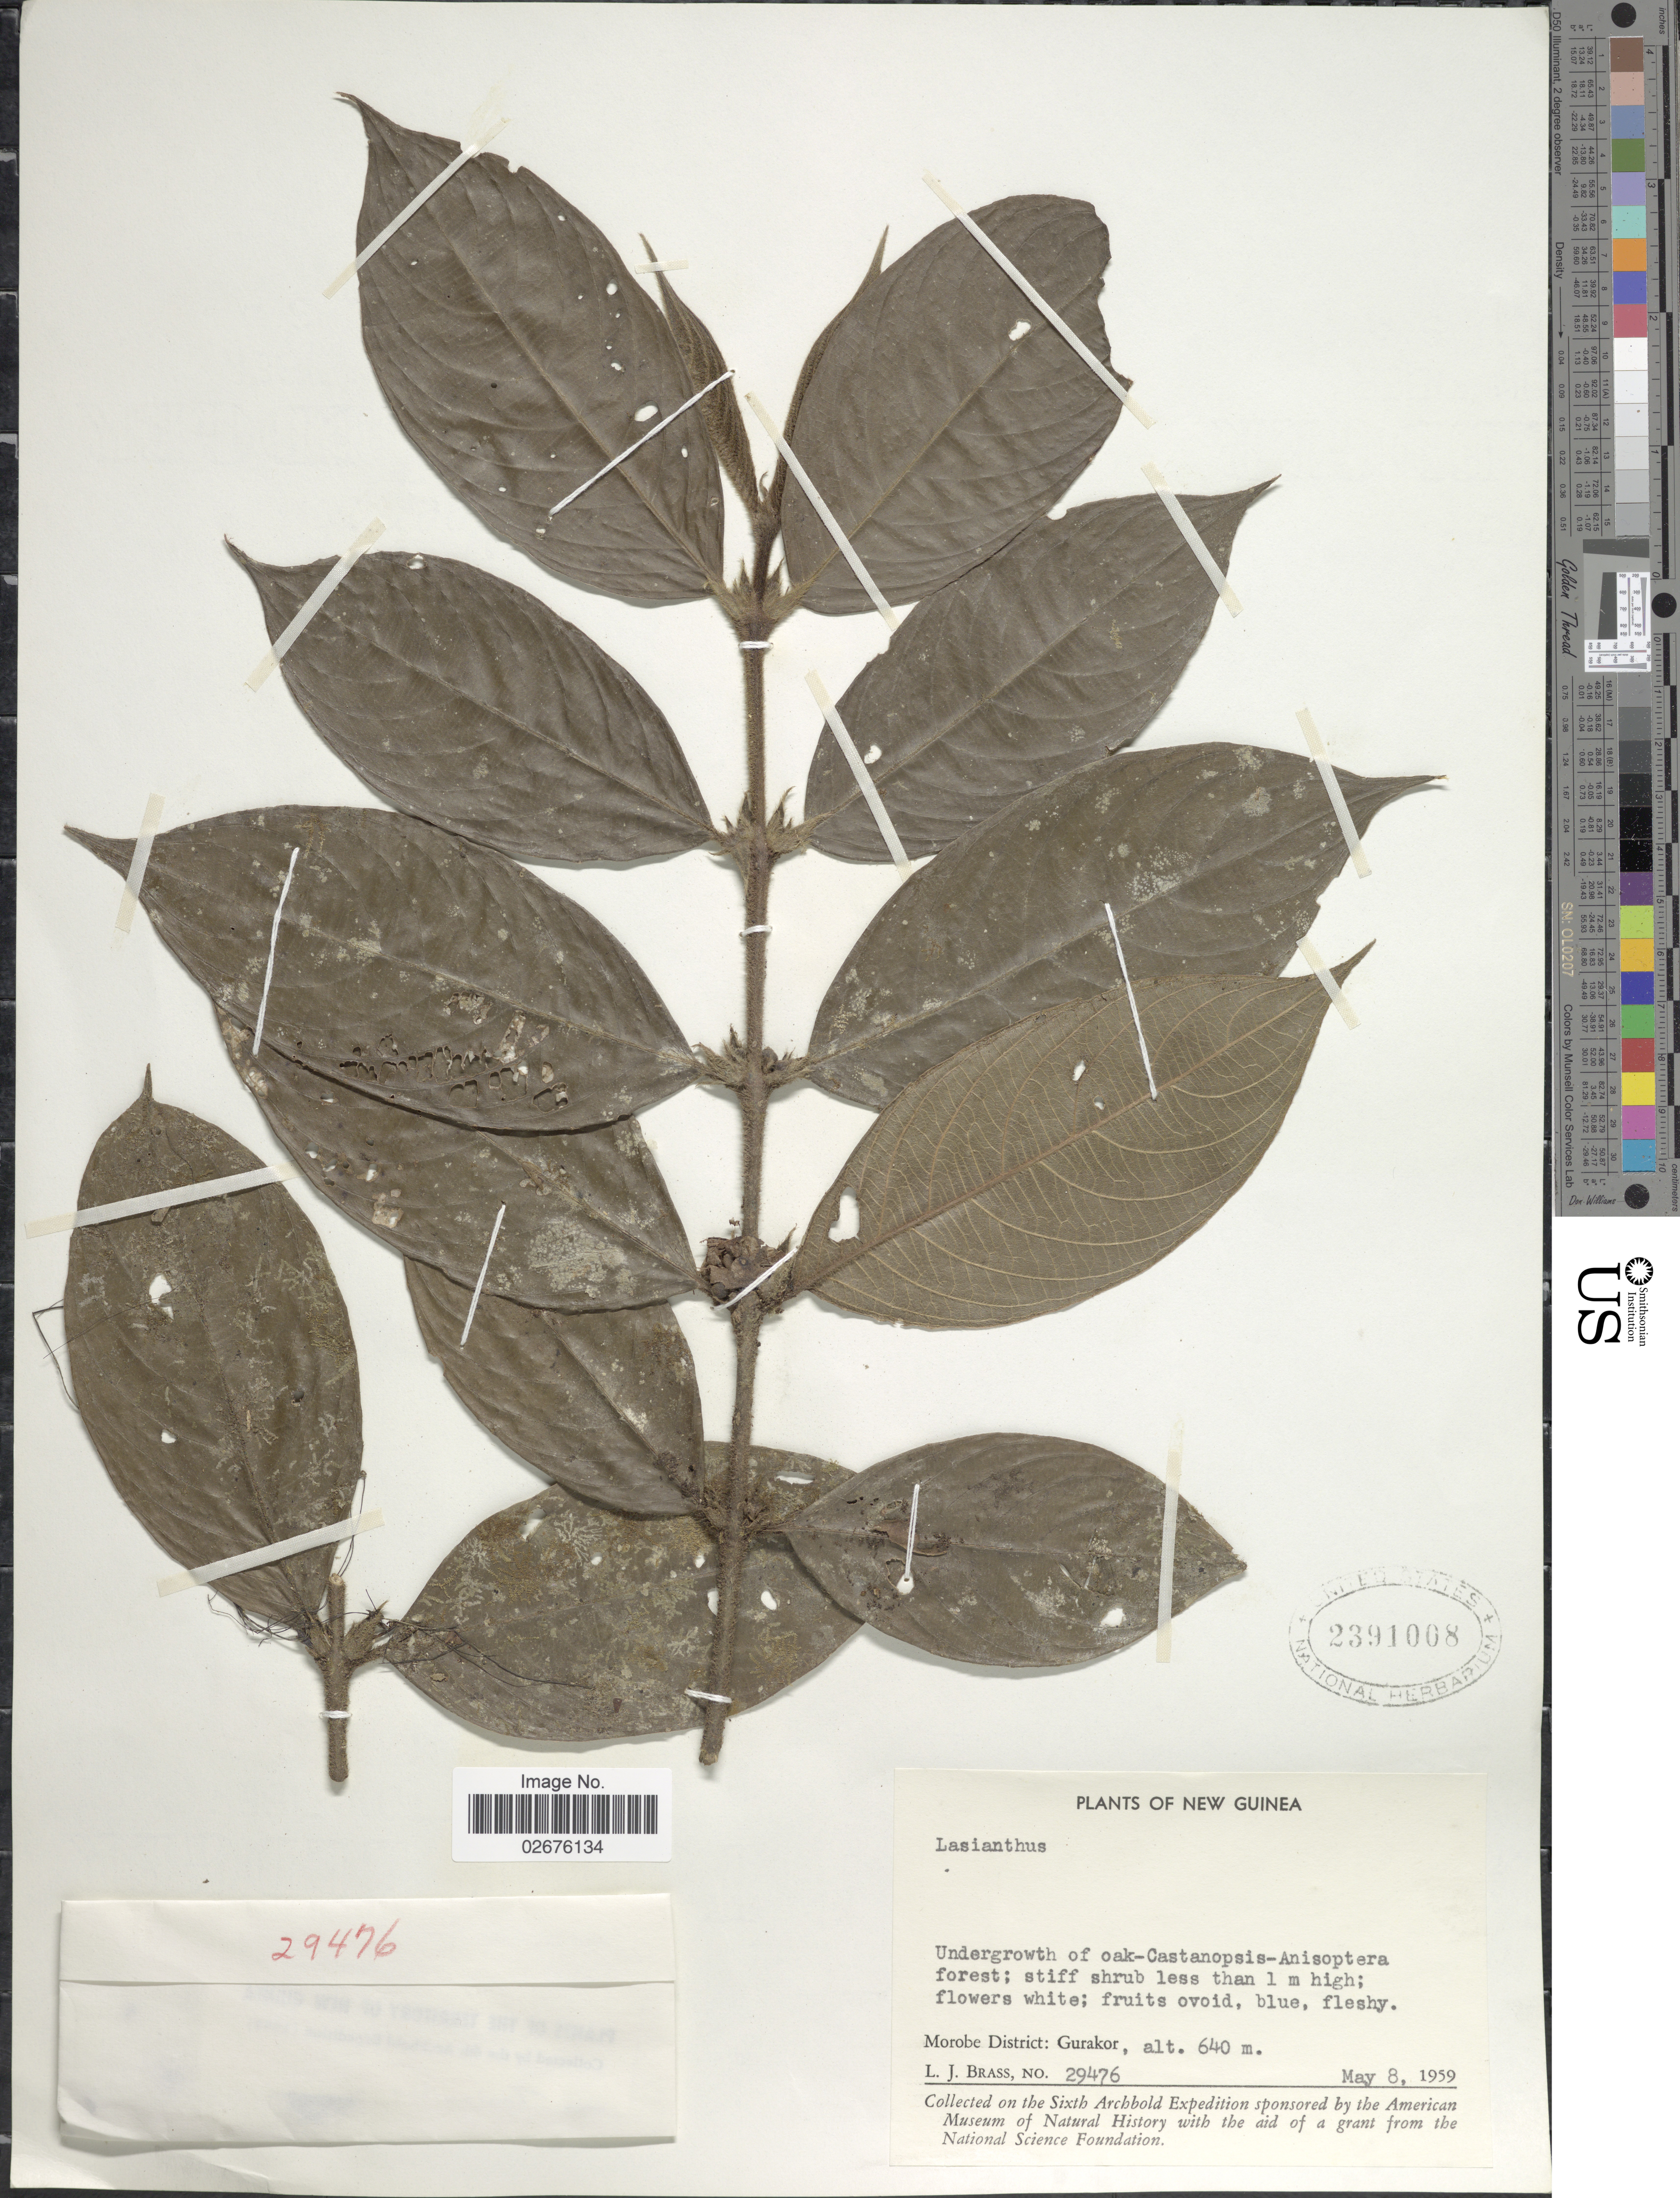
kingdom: Plantae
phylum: Tracheophyta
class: Magnoliopsida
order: Gentianales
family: Rubiaceae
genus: Lasianthus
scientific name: Lasianthus sp.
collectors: L. J. Brass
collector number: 29476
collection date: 1959-05-08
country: Papua New Guinea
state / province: Morobe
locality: Gurakor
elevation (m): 640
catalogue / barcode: US 2391008